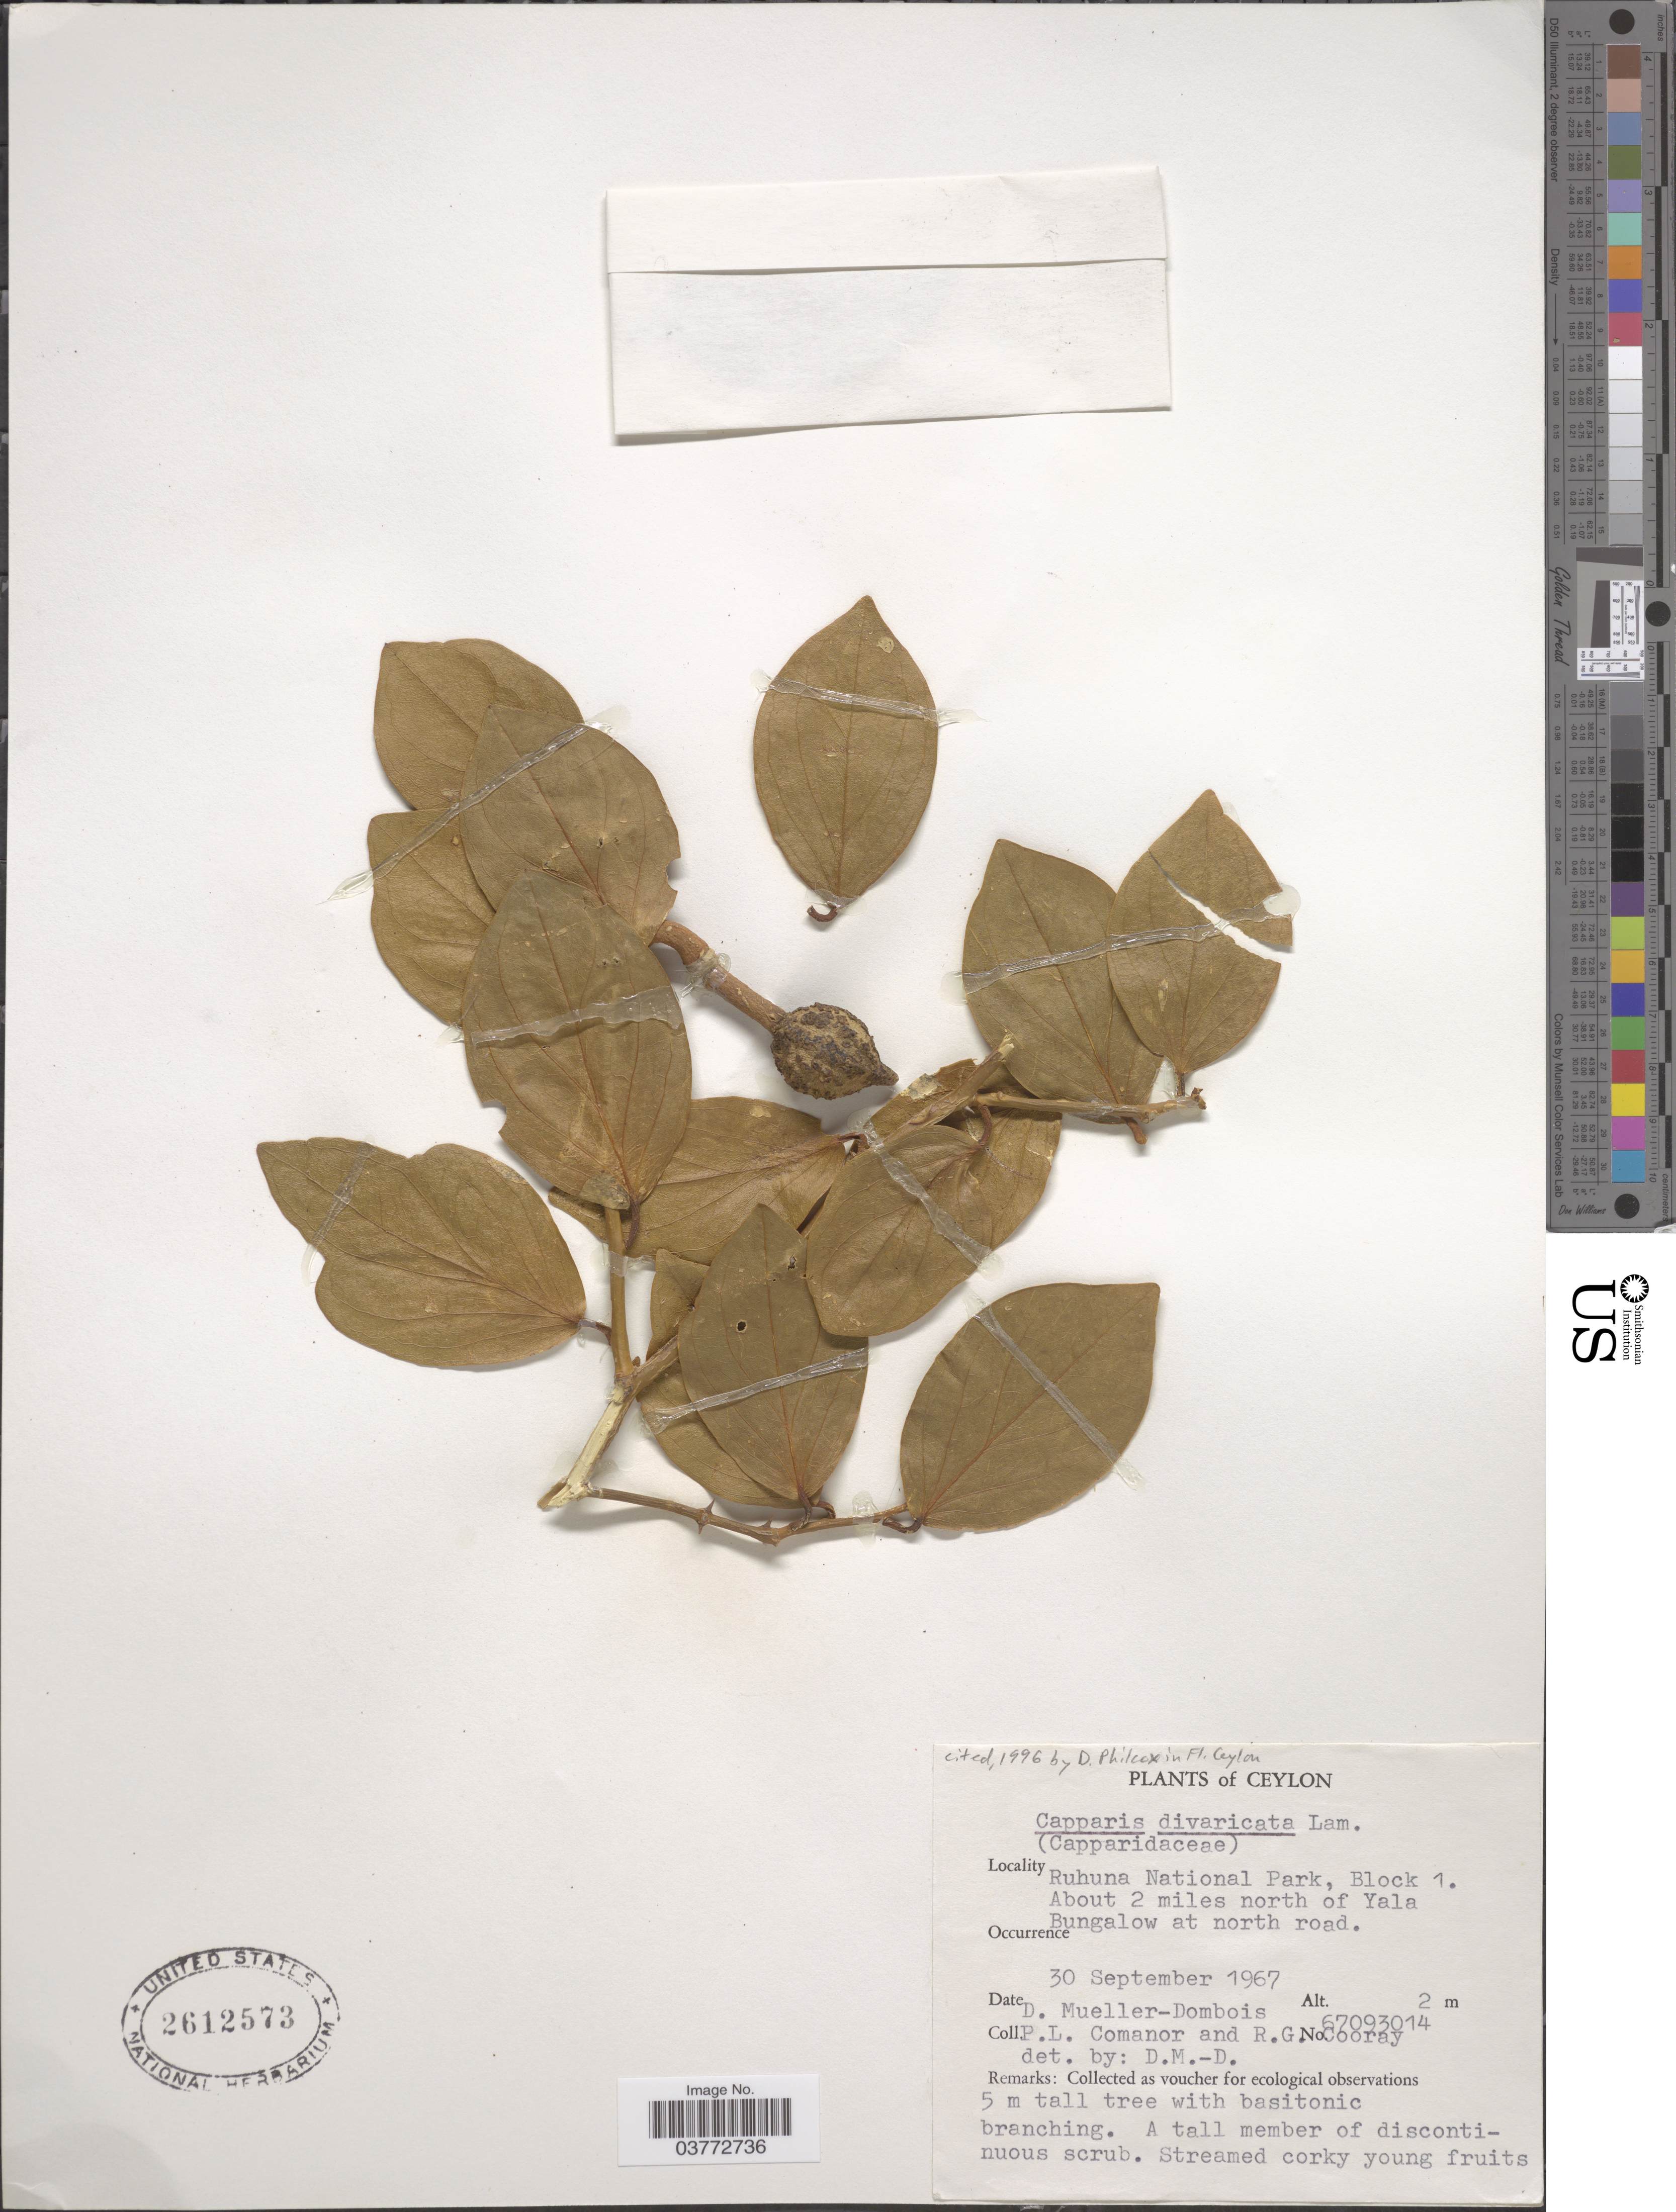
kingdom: Plantae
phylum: Tracheophyta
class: Magnoliopsida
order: Brassicales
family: Capparaceae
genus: Capparis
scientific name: Capparis divaricata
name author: Lam.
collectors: D. Mueller-Dombois, P. Comanor & R. Cooray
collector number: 67093014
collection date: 1967-09-30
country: Sri Lanka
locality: Ceylon. Ruhuna National Park, Block I. About 2 miles north of Yala Bungalow at north road.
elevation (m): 2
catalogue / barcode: US 2612573